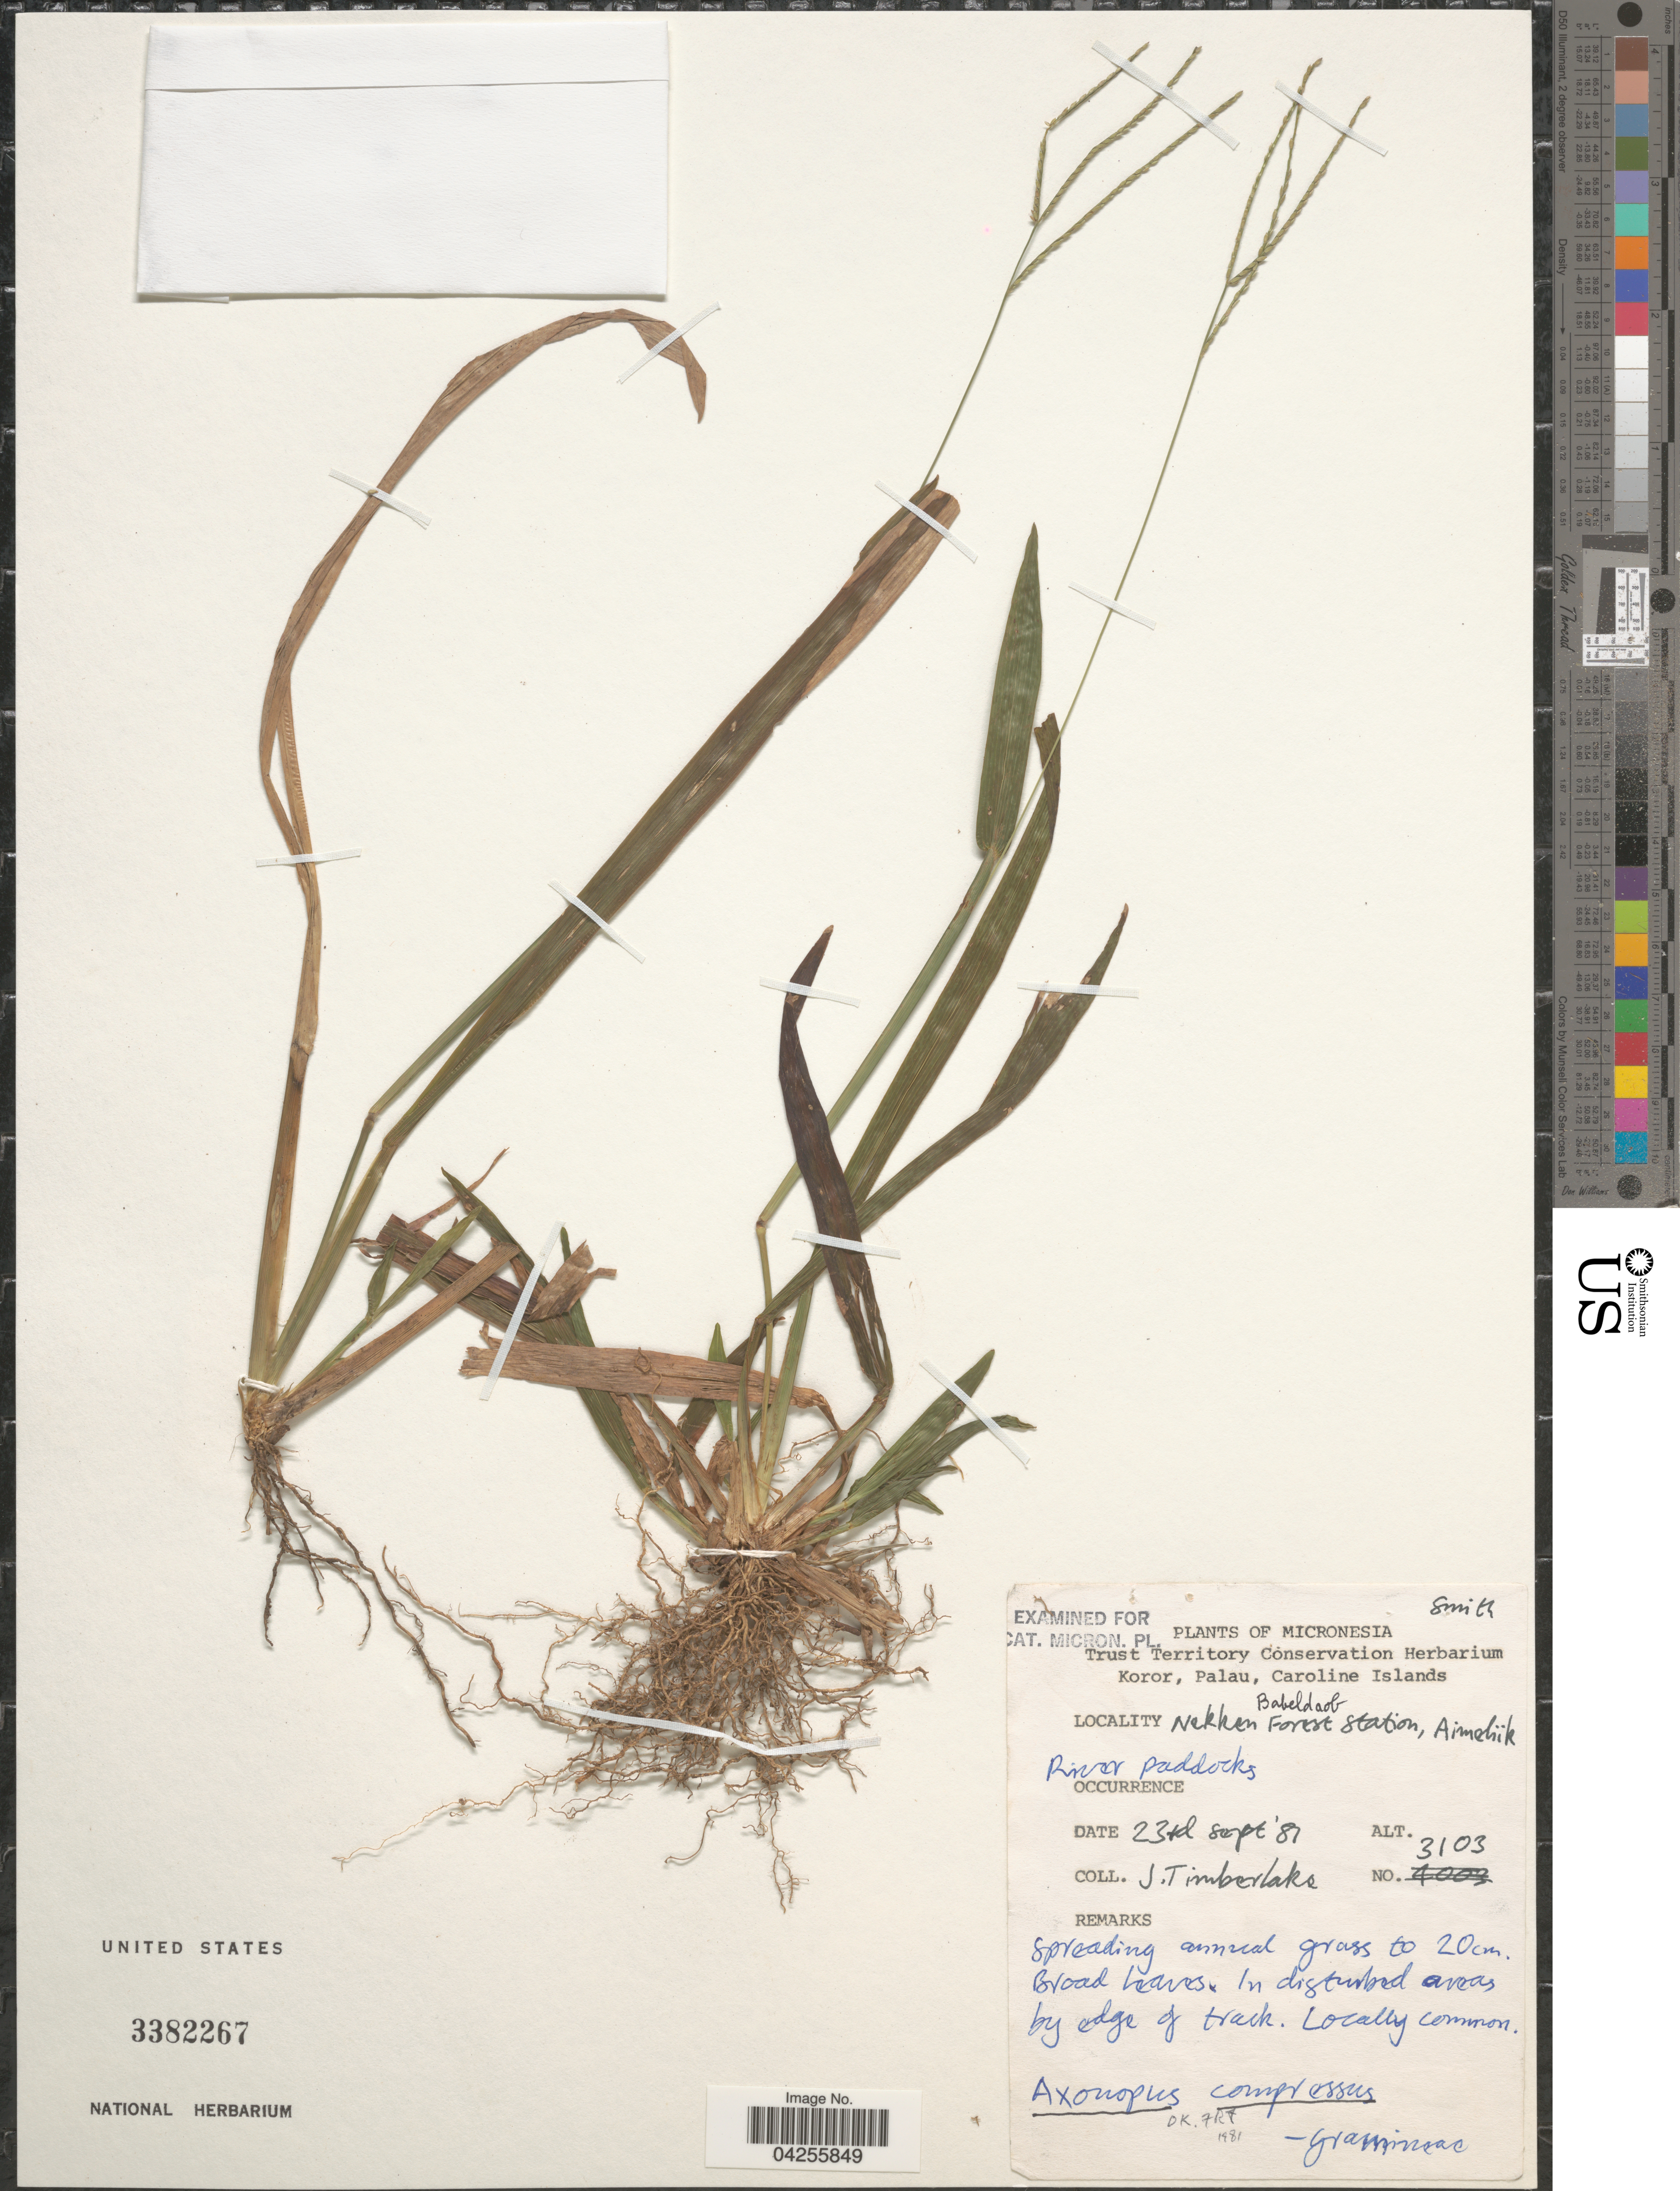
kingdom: Plantae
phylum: Tracheophyta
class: Liliopsida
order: Poales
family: Poaceae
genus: Axonopus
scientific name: Axonopus compressus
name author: (Sw.) P. Beauv.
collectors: J. Timberlake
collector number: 3103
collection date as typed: Transcribed d/m/y: 23/9/81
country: Micronesia, Federated States of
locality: Babeldaob. Nekken Forest Station, Aimeliik.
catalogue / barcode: US 3382267